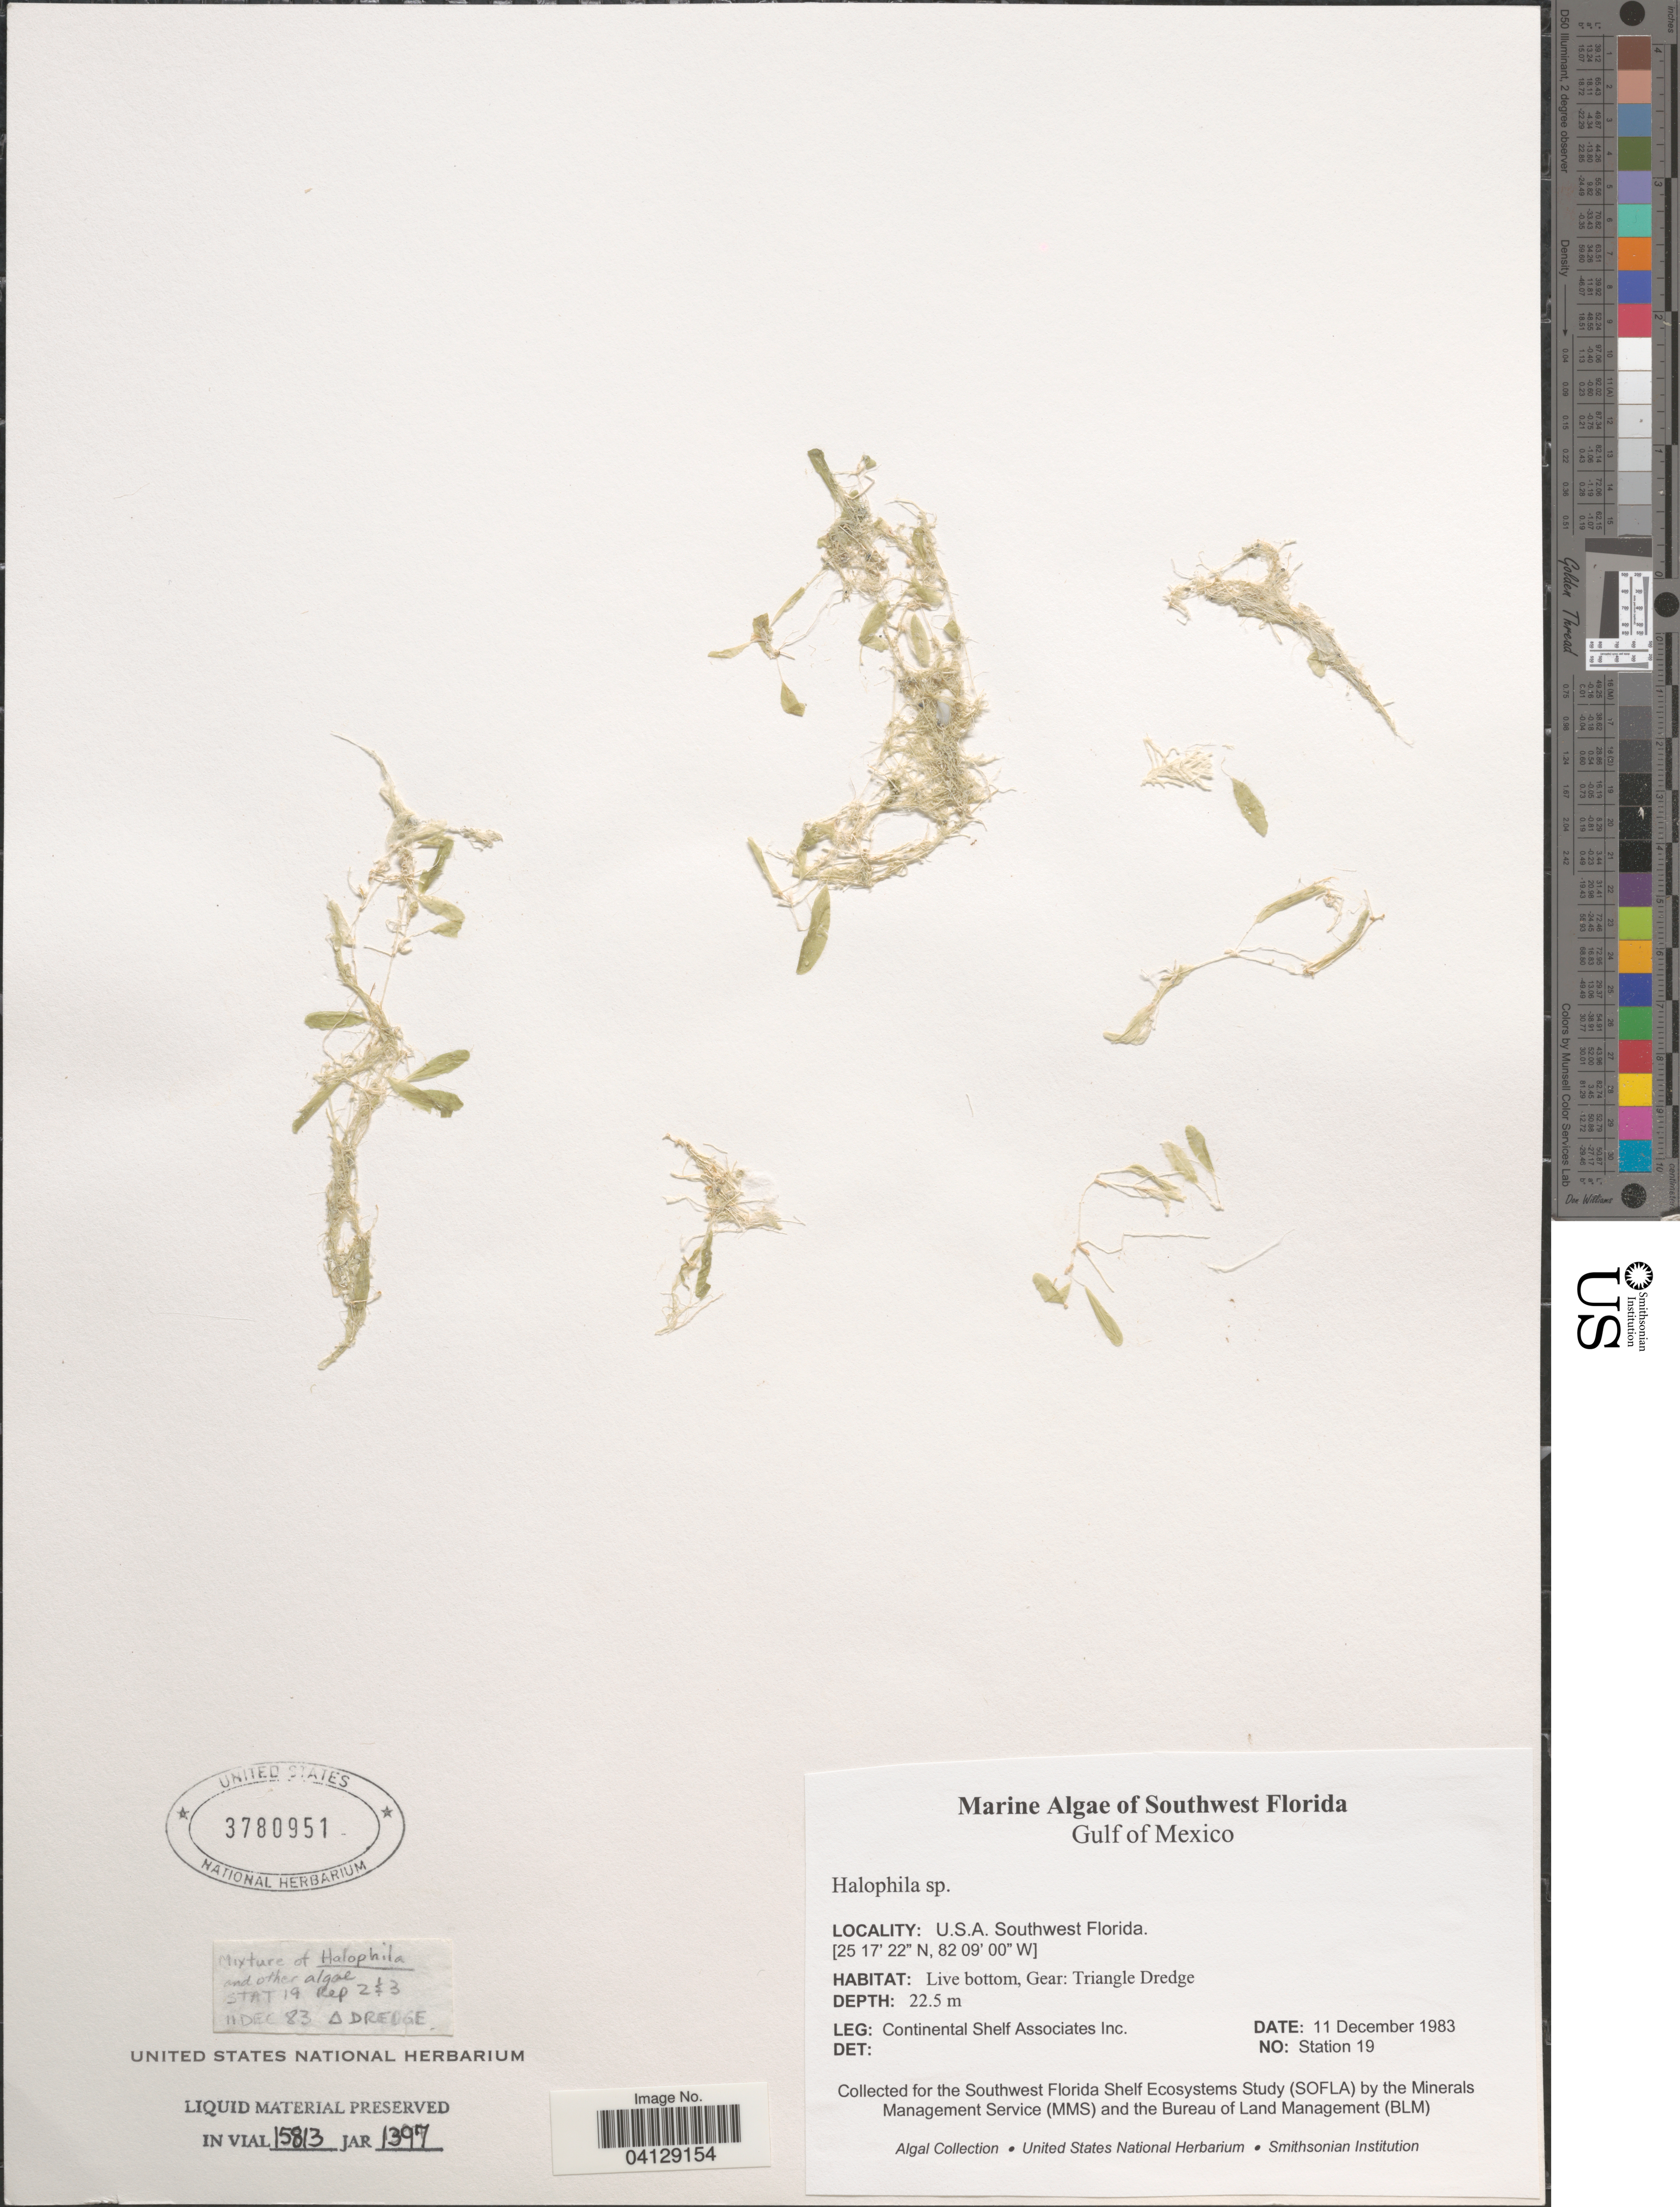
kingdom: Plantae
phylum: Tracheophyta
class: Liliopsida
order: Alismatales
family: Hydrocharitaceae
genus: Halophila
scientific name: Halophila sp.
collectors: Continental Shelf Associates Inc.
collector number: Station 19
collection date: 1983-12-11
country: United States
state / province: Florida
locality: Southwest Florida. Gulf of Mexico.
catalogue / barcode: US 3780951